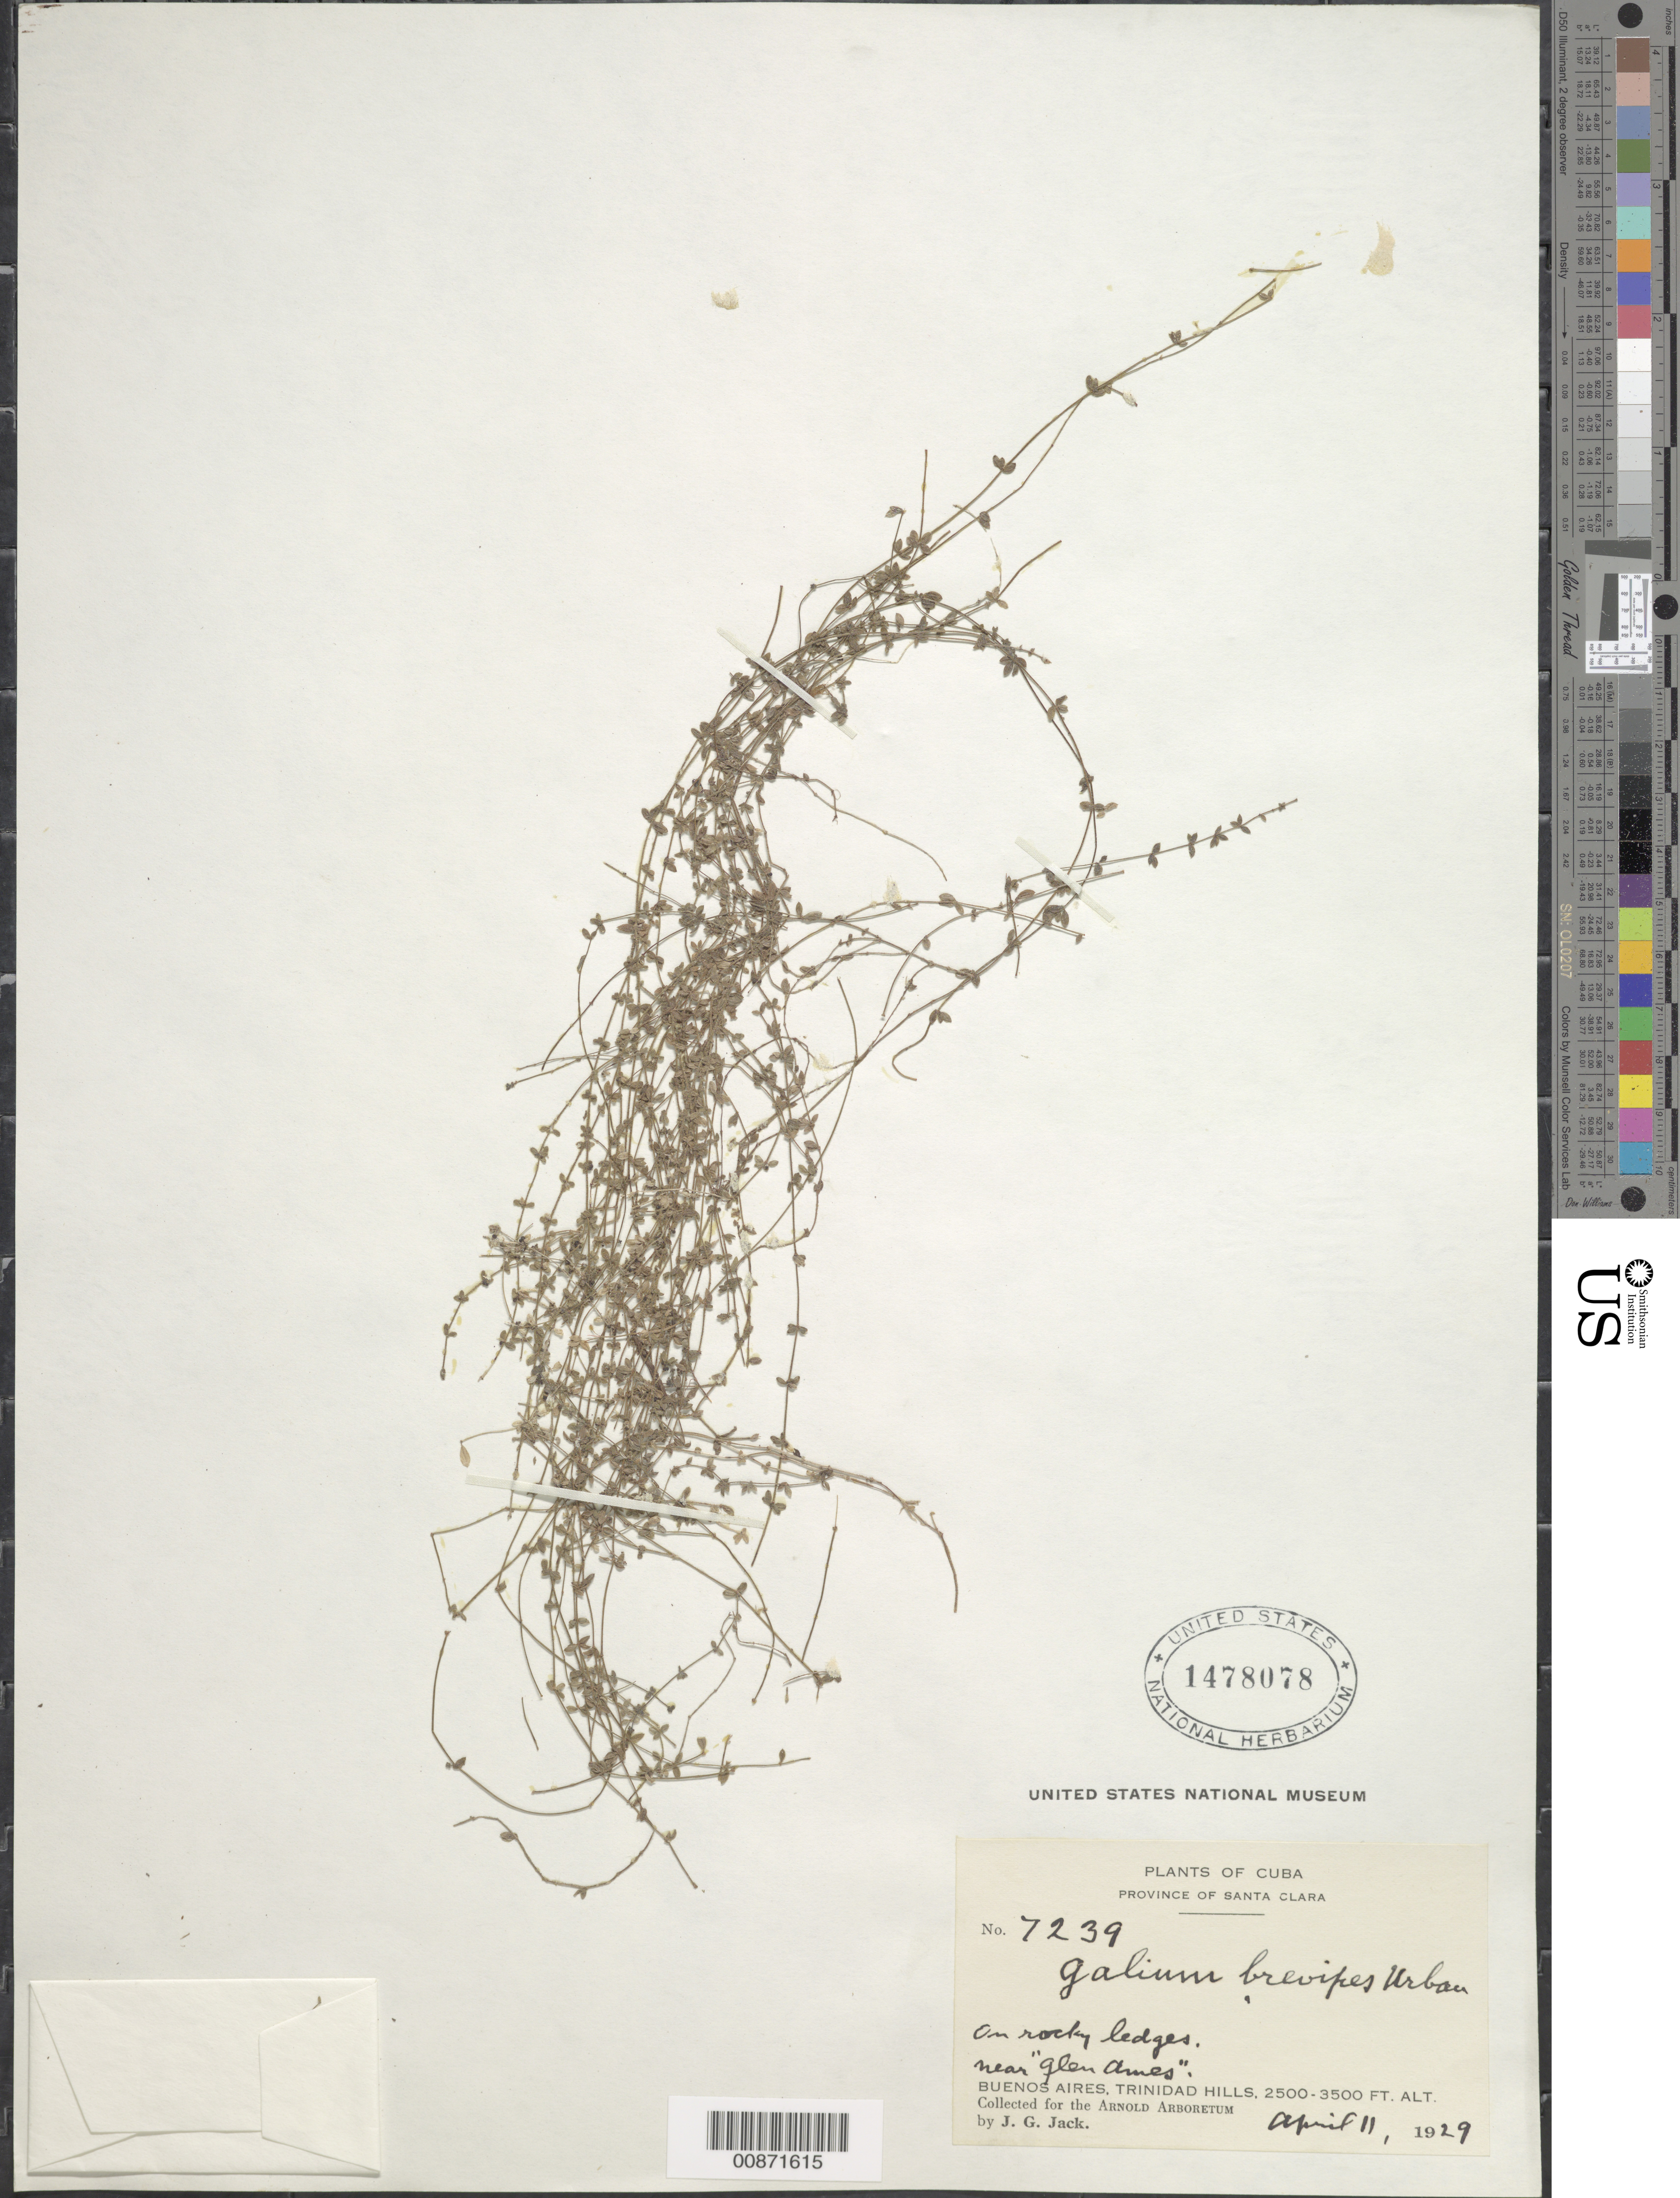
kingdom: Plantae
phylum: Tracheophyta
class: Magnoliopsida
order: Gentianales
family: Rubiaceae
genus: Galium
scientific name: Galium domingense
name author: Iltis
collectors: J. G. Jack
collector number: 7239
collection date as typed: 11 Apr 1929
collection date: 1929-04-11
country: Cuba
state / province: Las Villas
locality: Buenos Aires, Trinidad Hills. Near "Glen Ames".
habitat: On rocky ledges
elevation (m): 762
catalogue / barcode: US 1478078